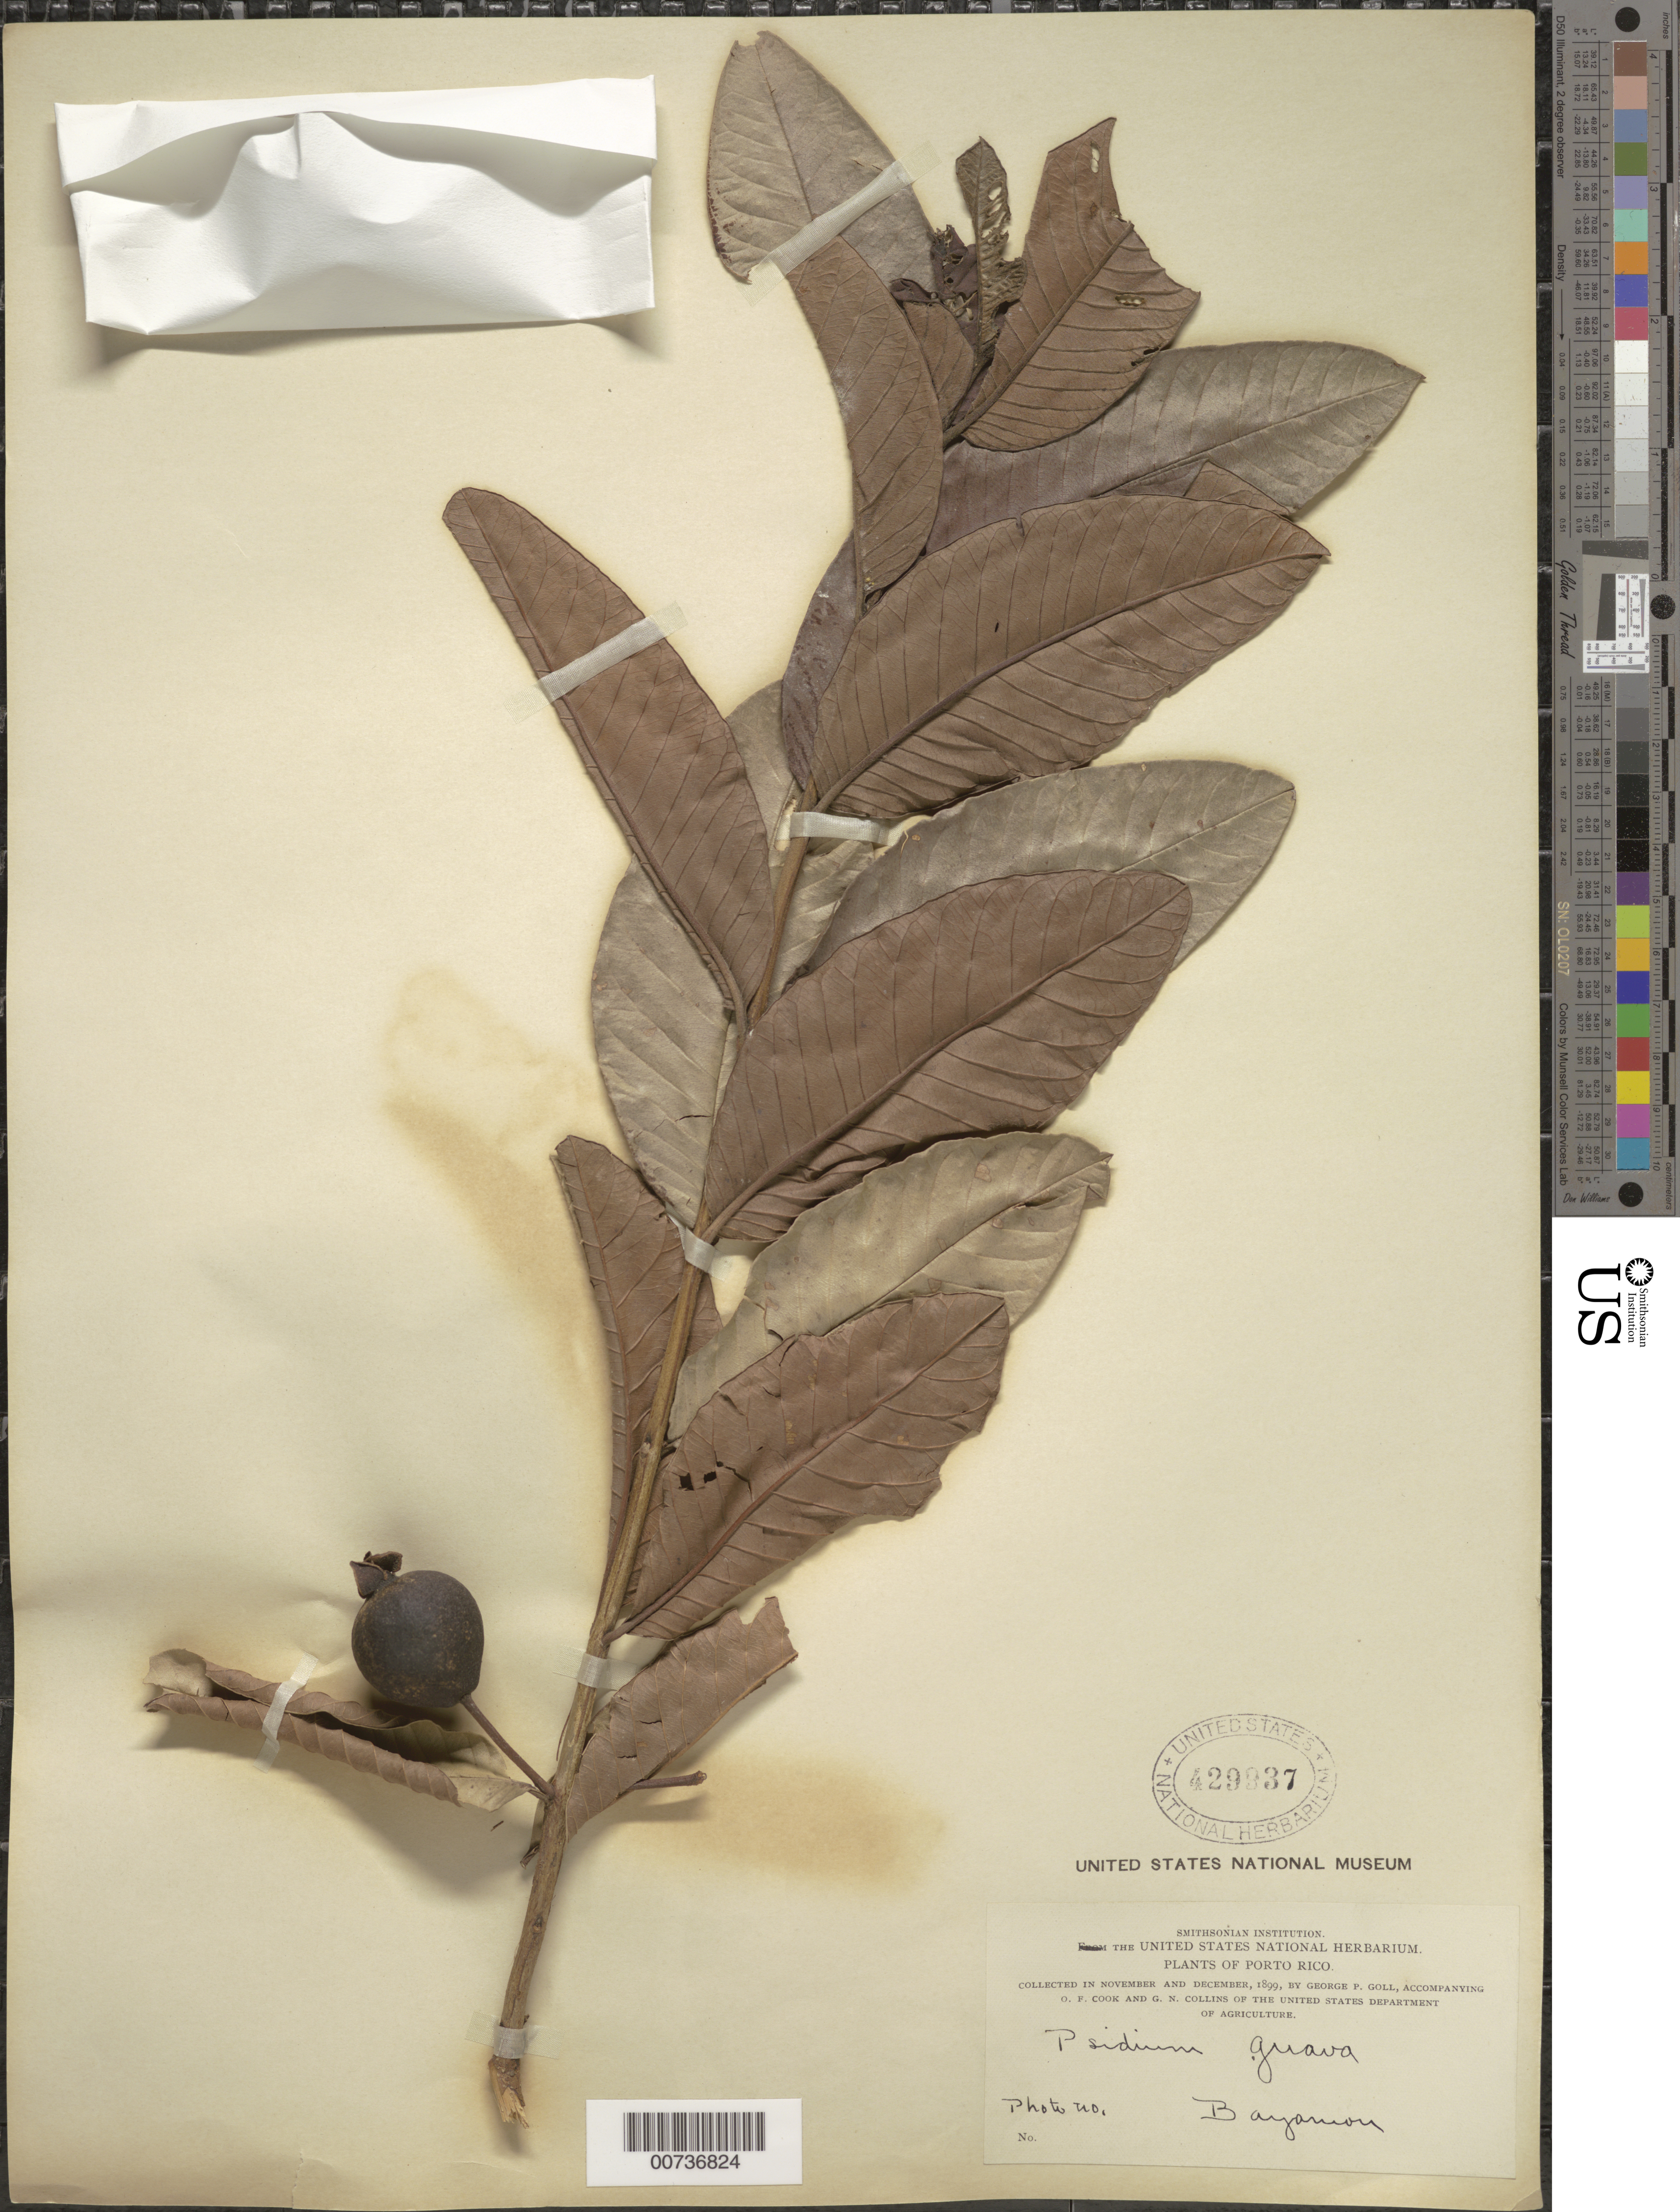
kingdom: Plantae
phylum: Tracheophyta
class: Magnoliopsida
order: Myrtales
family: Myrtaceae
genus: Psidium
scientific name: Psidium guajava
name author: L.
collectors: G. Goll, O. F. Cook & G. N. Collins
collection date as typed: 1899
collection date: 1899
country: Puerto Rico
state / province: Bayamón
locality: Bayamón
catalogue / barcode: US 429337